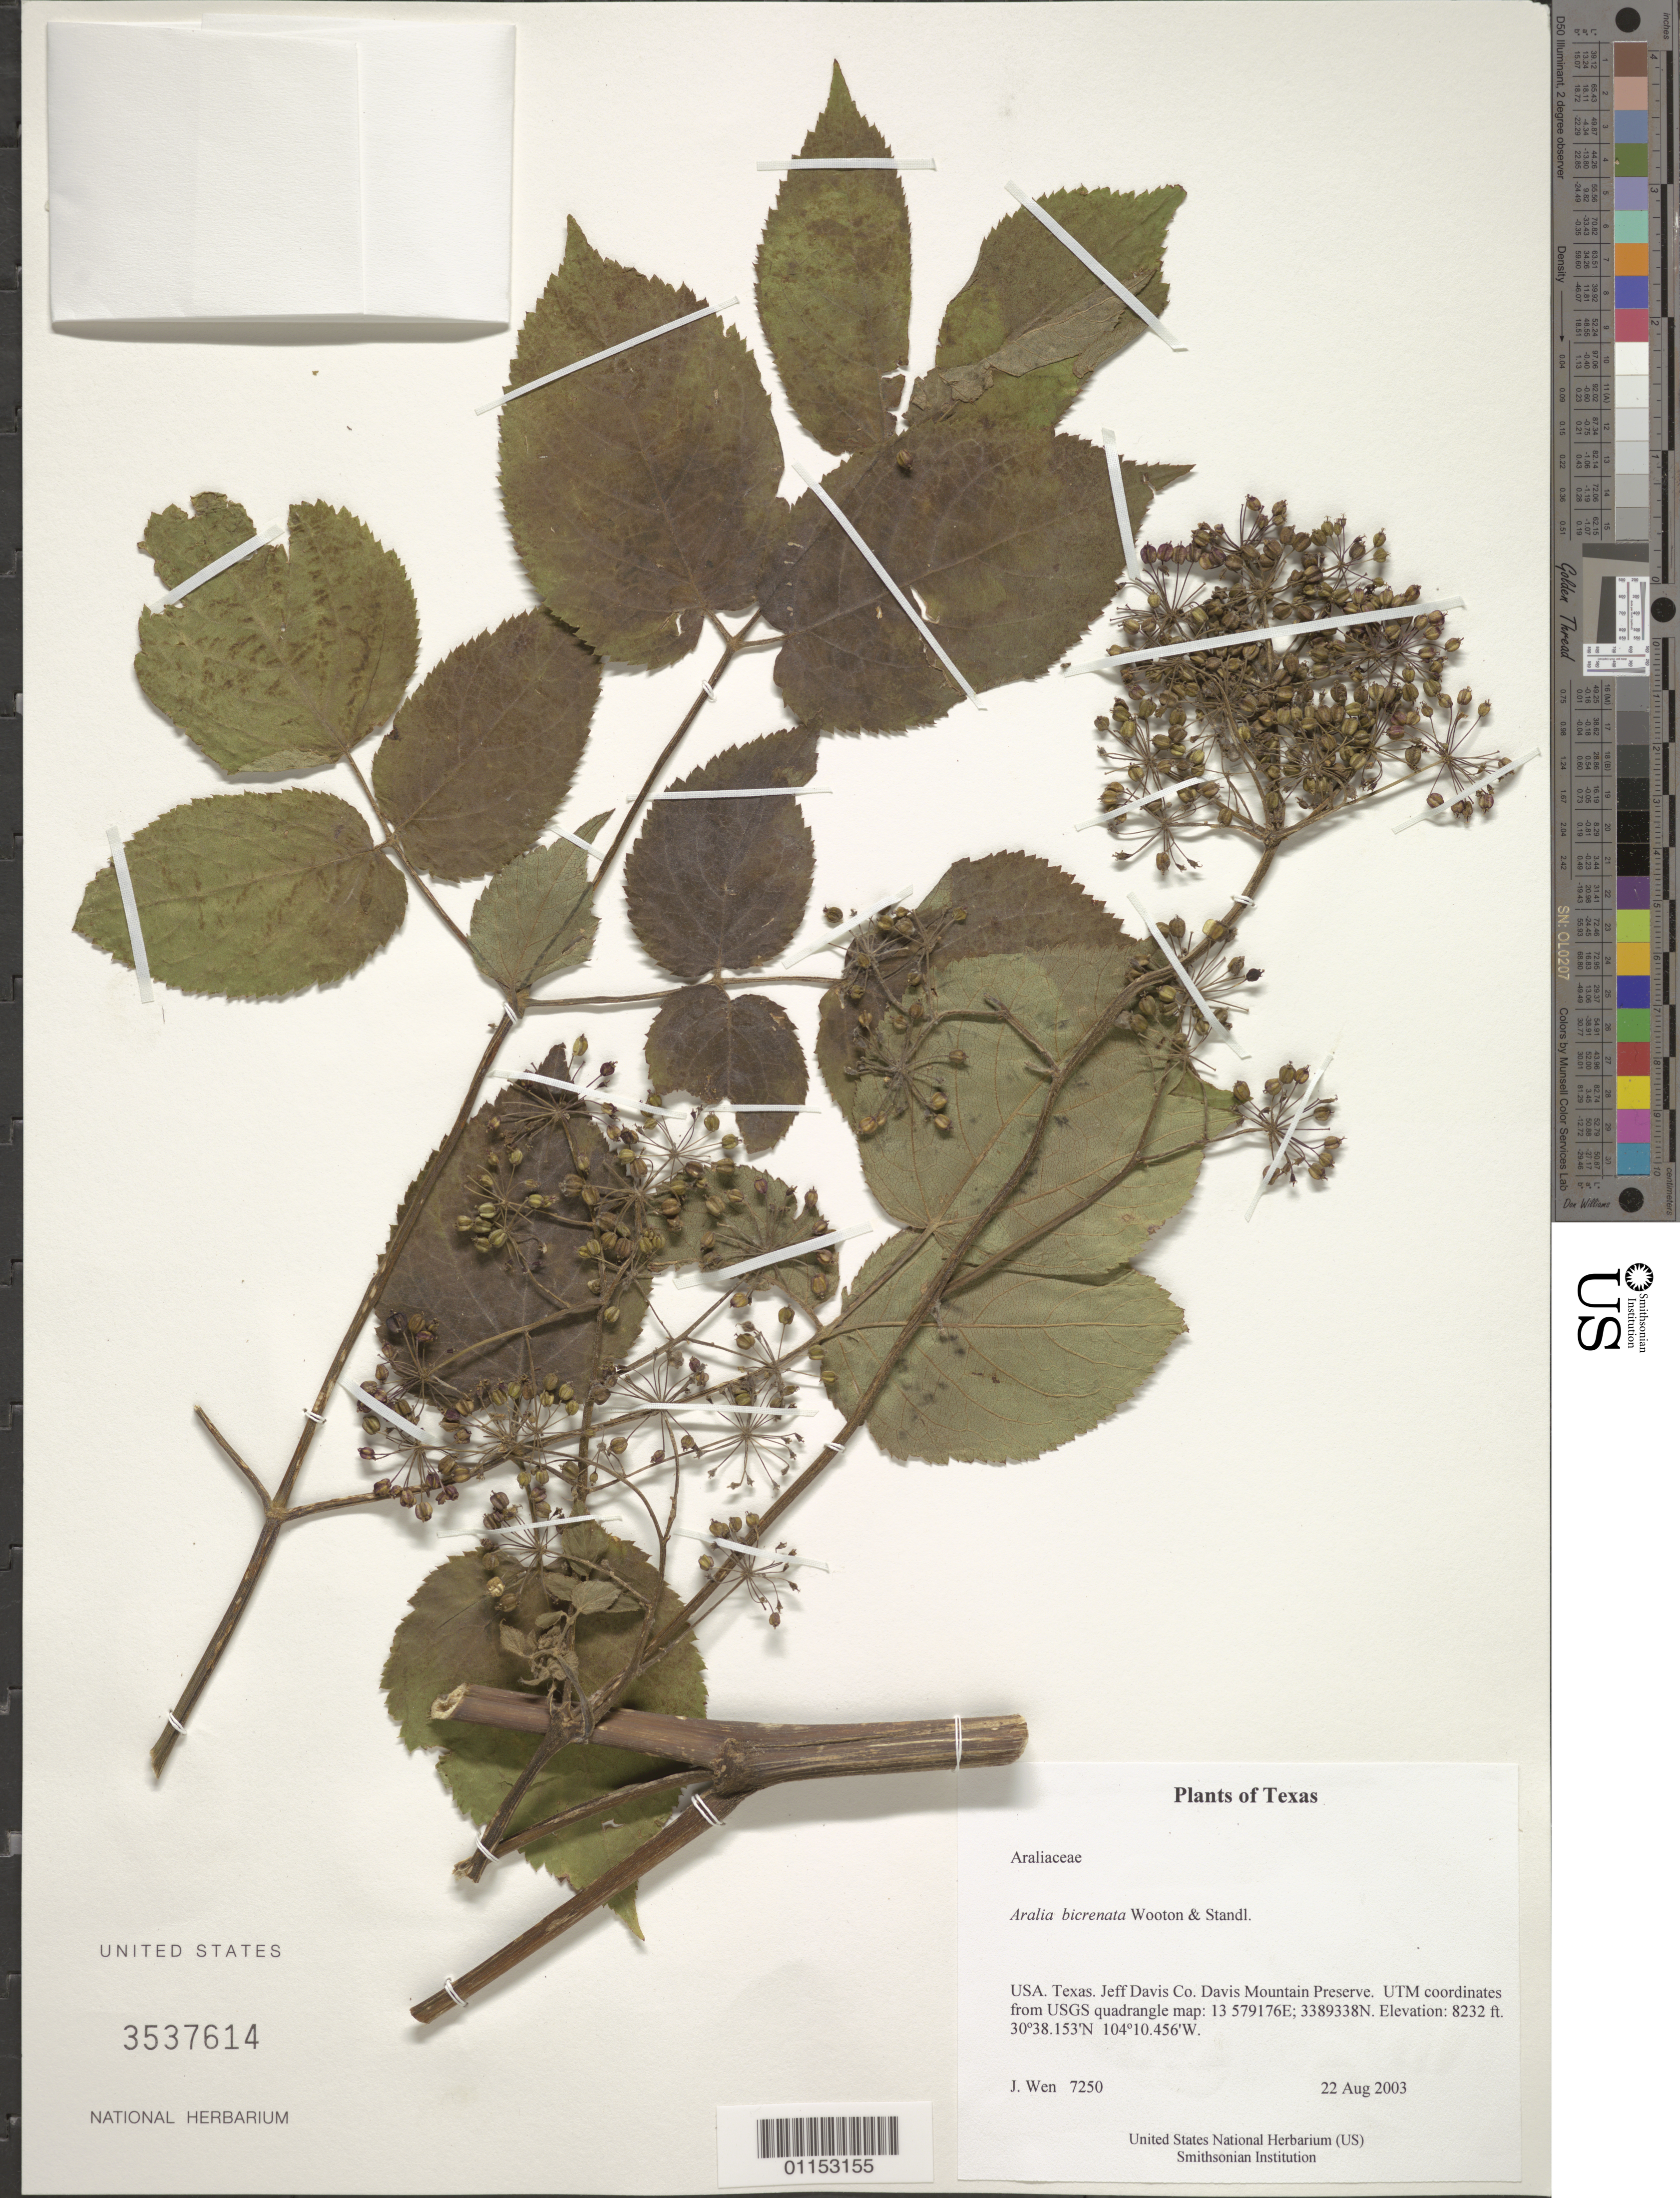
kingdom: Plantae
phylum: Tracheophyta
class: Magnoliopsida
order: Apiales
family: Araliaceae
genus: Aralia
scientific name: Aralia bicrenata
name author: Wooton & Standl.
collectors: J. Wen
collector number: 7250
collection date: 2003-08-22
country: United States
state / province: Texas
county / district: Jeff Davis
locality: Davis Mtn Preserve.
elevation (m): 2509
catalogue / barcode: US 3537614